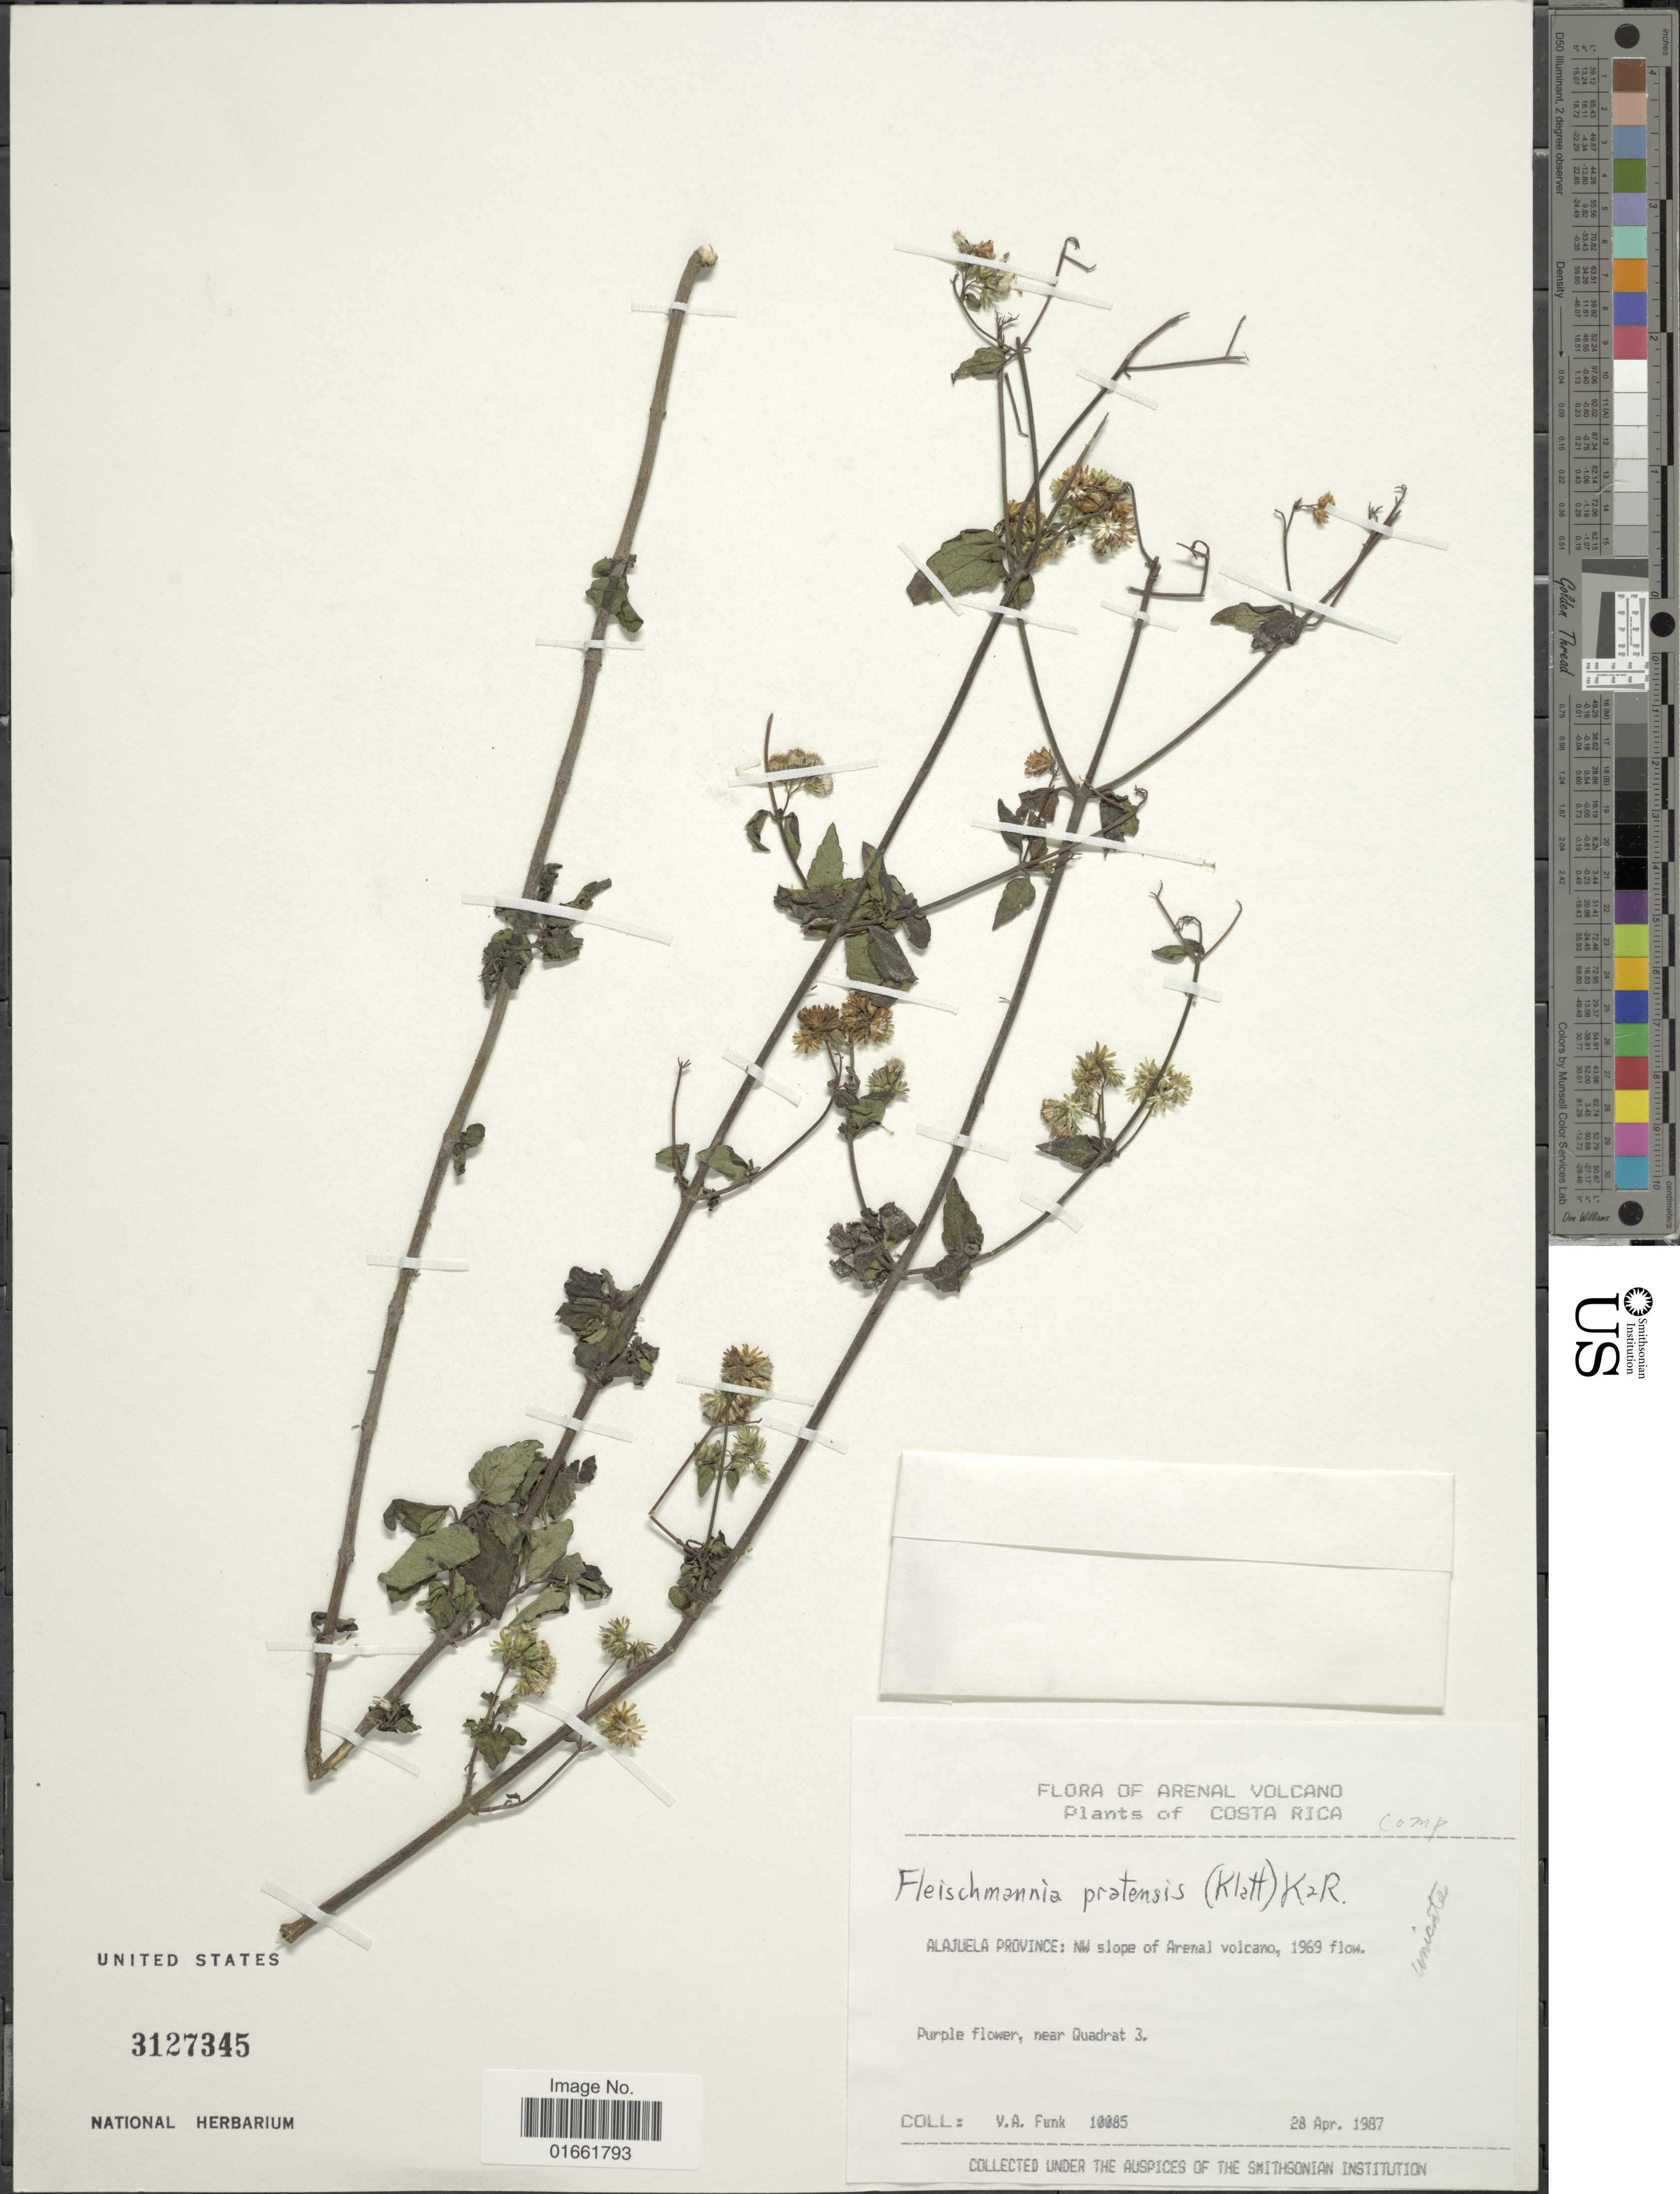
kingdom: Plantae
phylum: Tracheophyta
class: Magnoliopsida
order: Asterales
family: Asteraceae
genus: Fleischmannia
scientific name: Fleischmannia pratensis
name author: (Klatt) R.M. King & H. Rob.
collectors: V. Funk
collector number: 10085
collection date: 1987-04-28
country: Costa Rica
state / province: Alajuela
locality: Arenal Volcano. Alajuela Province: NW slope of Arenal volcano, 1969 flow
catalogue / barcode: US 3127345